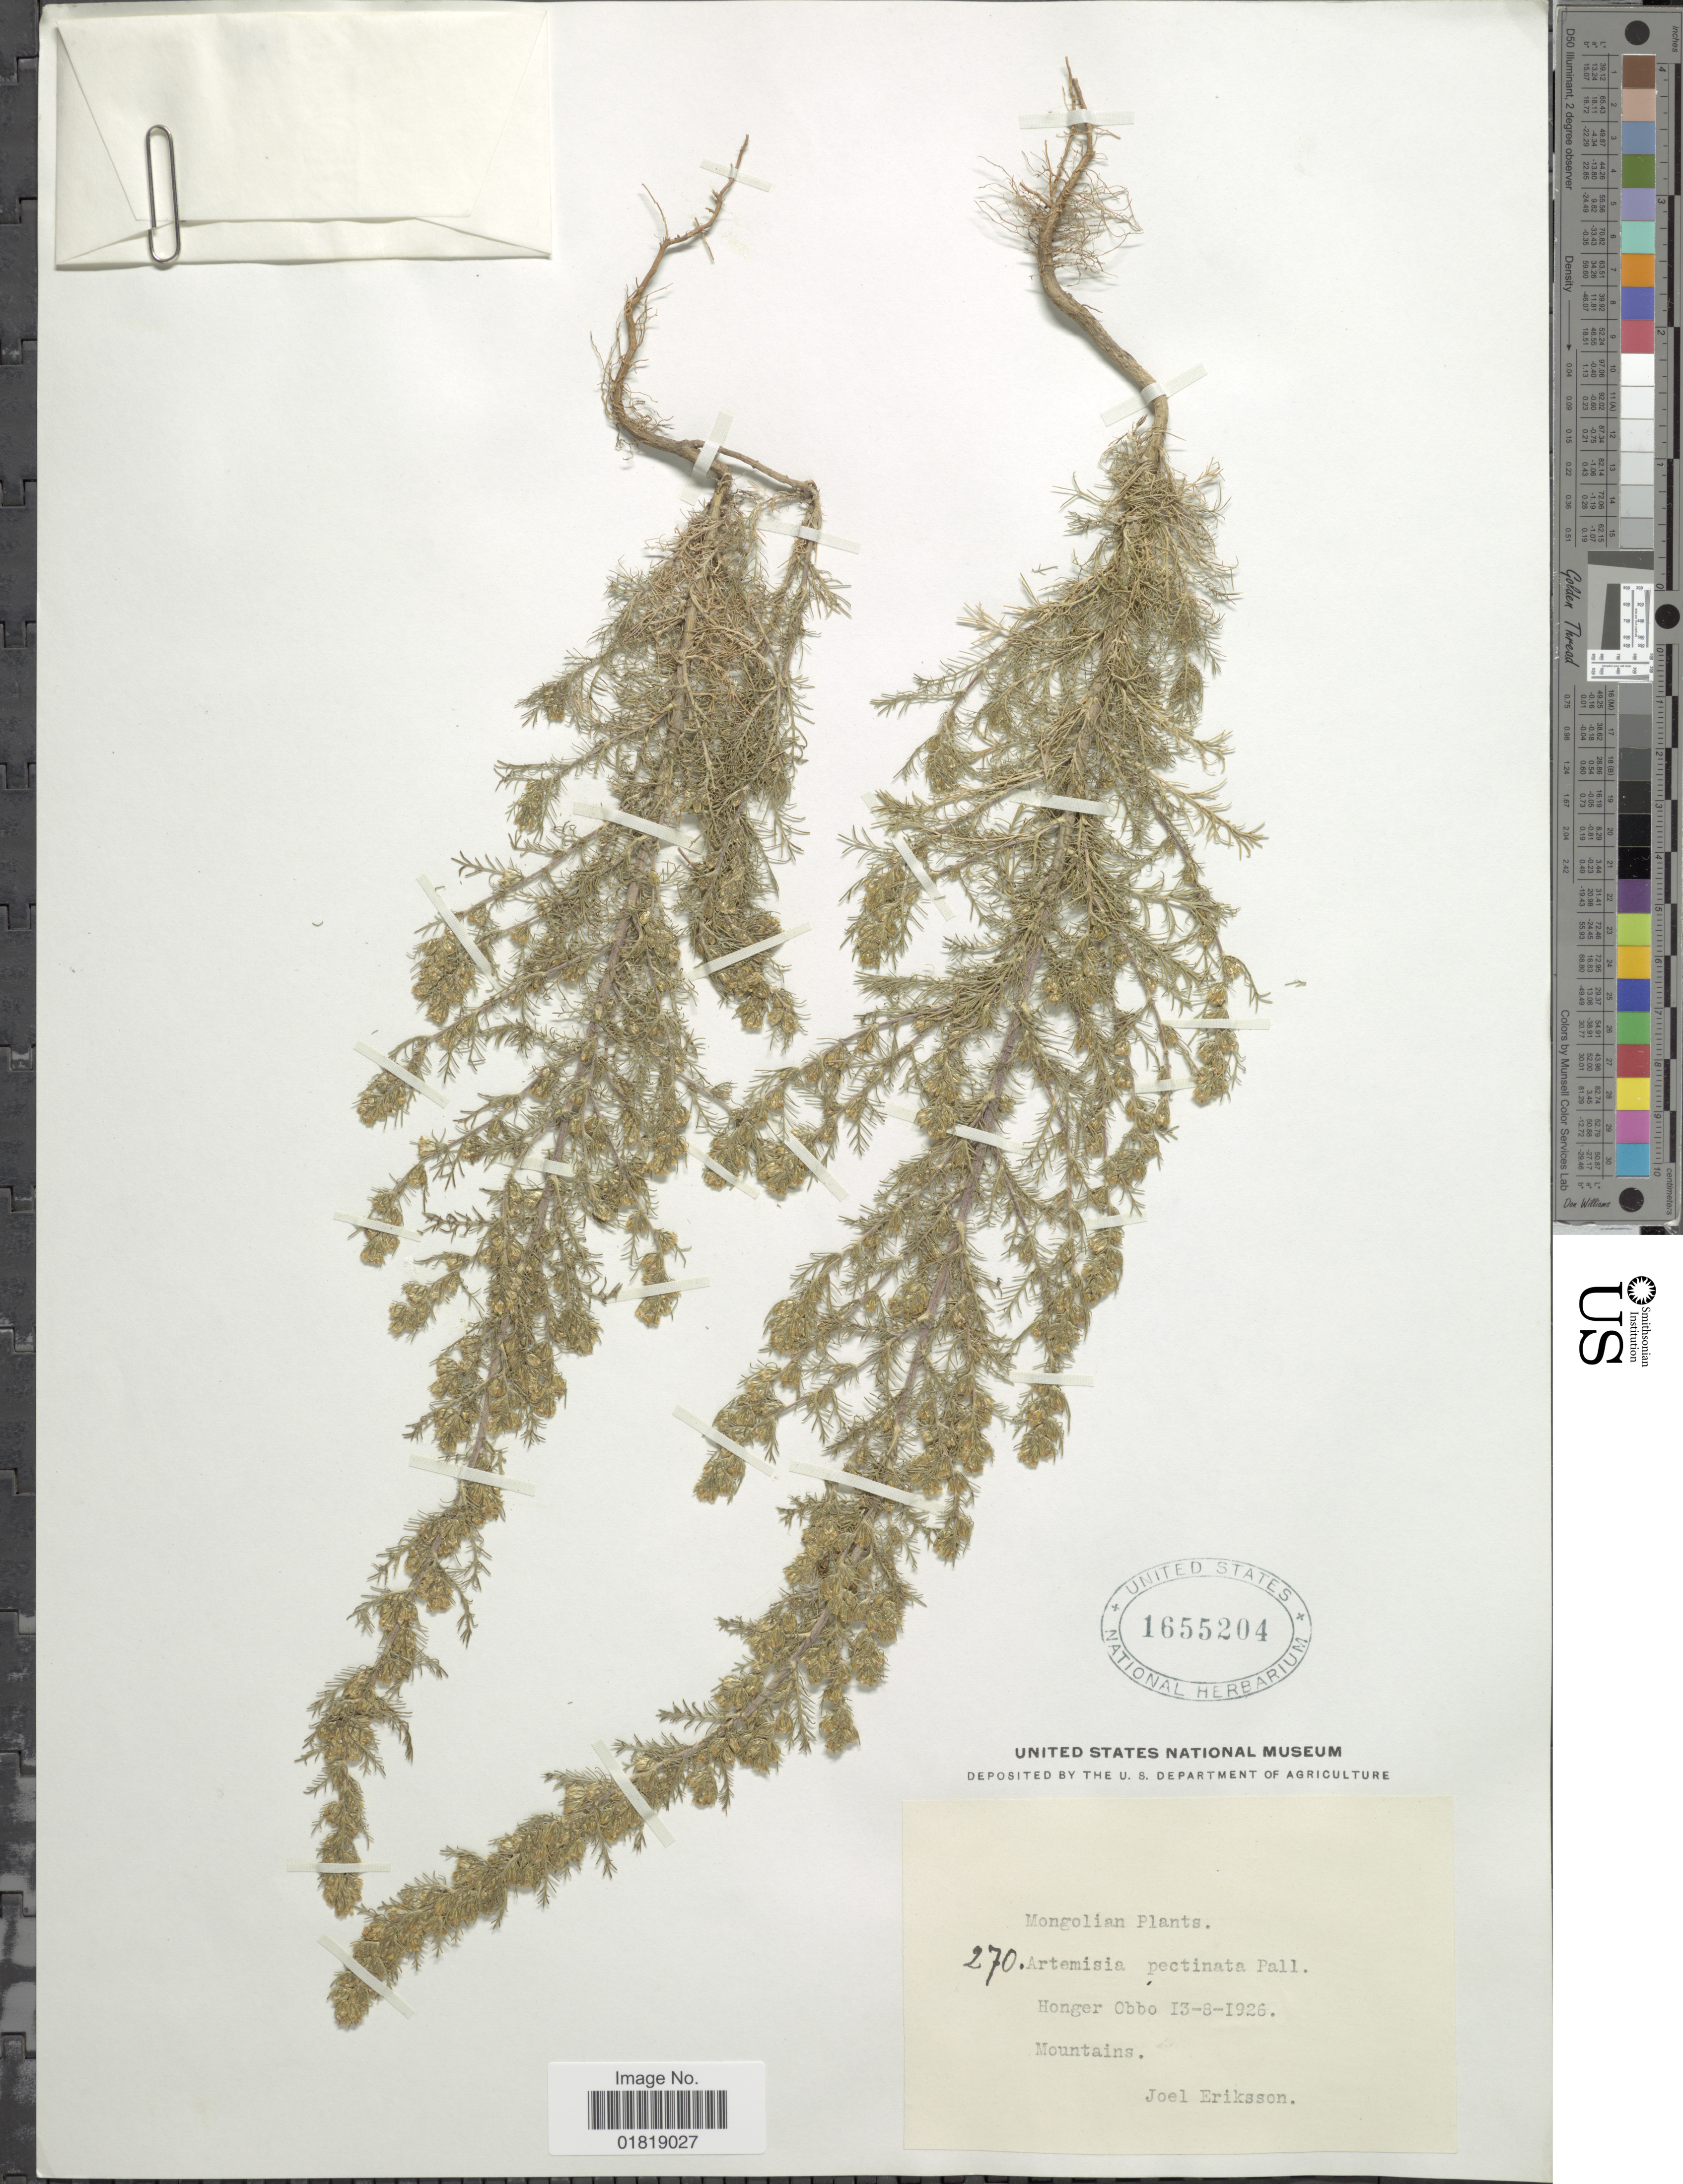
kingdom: Plantae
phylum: Tracheophyta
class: Magnoliopsida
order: Asterales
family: Asteraceae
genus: Artemisia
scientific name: Artemisia pectinata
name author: Pall.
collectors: J. Eriksson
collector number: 270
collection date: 1926-08-13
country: Mongolia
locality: Mongolian, Honger Obbo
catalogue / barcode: US 1655204